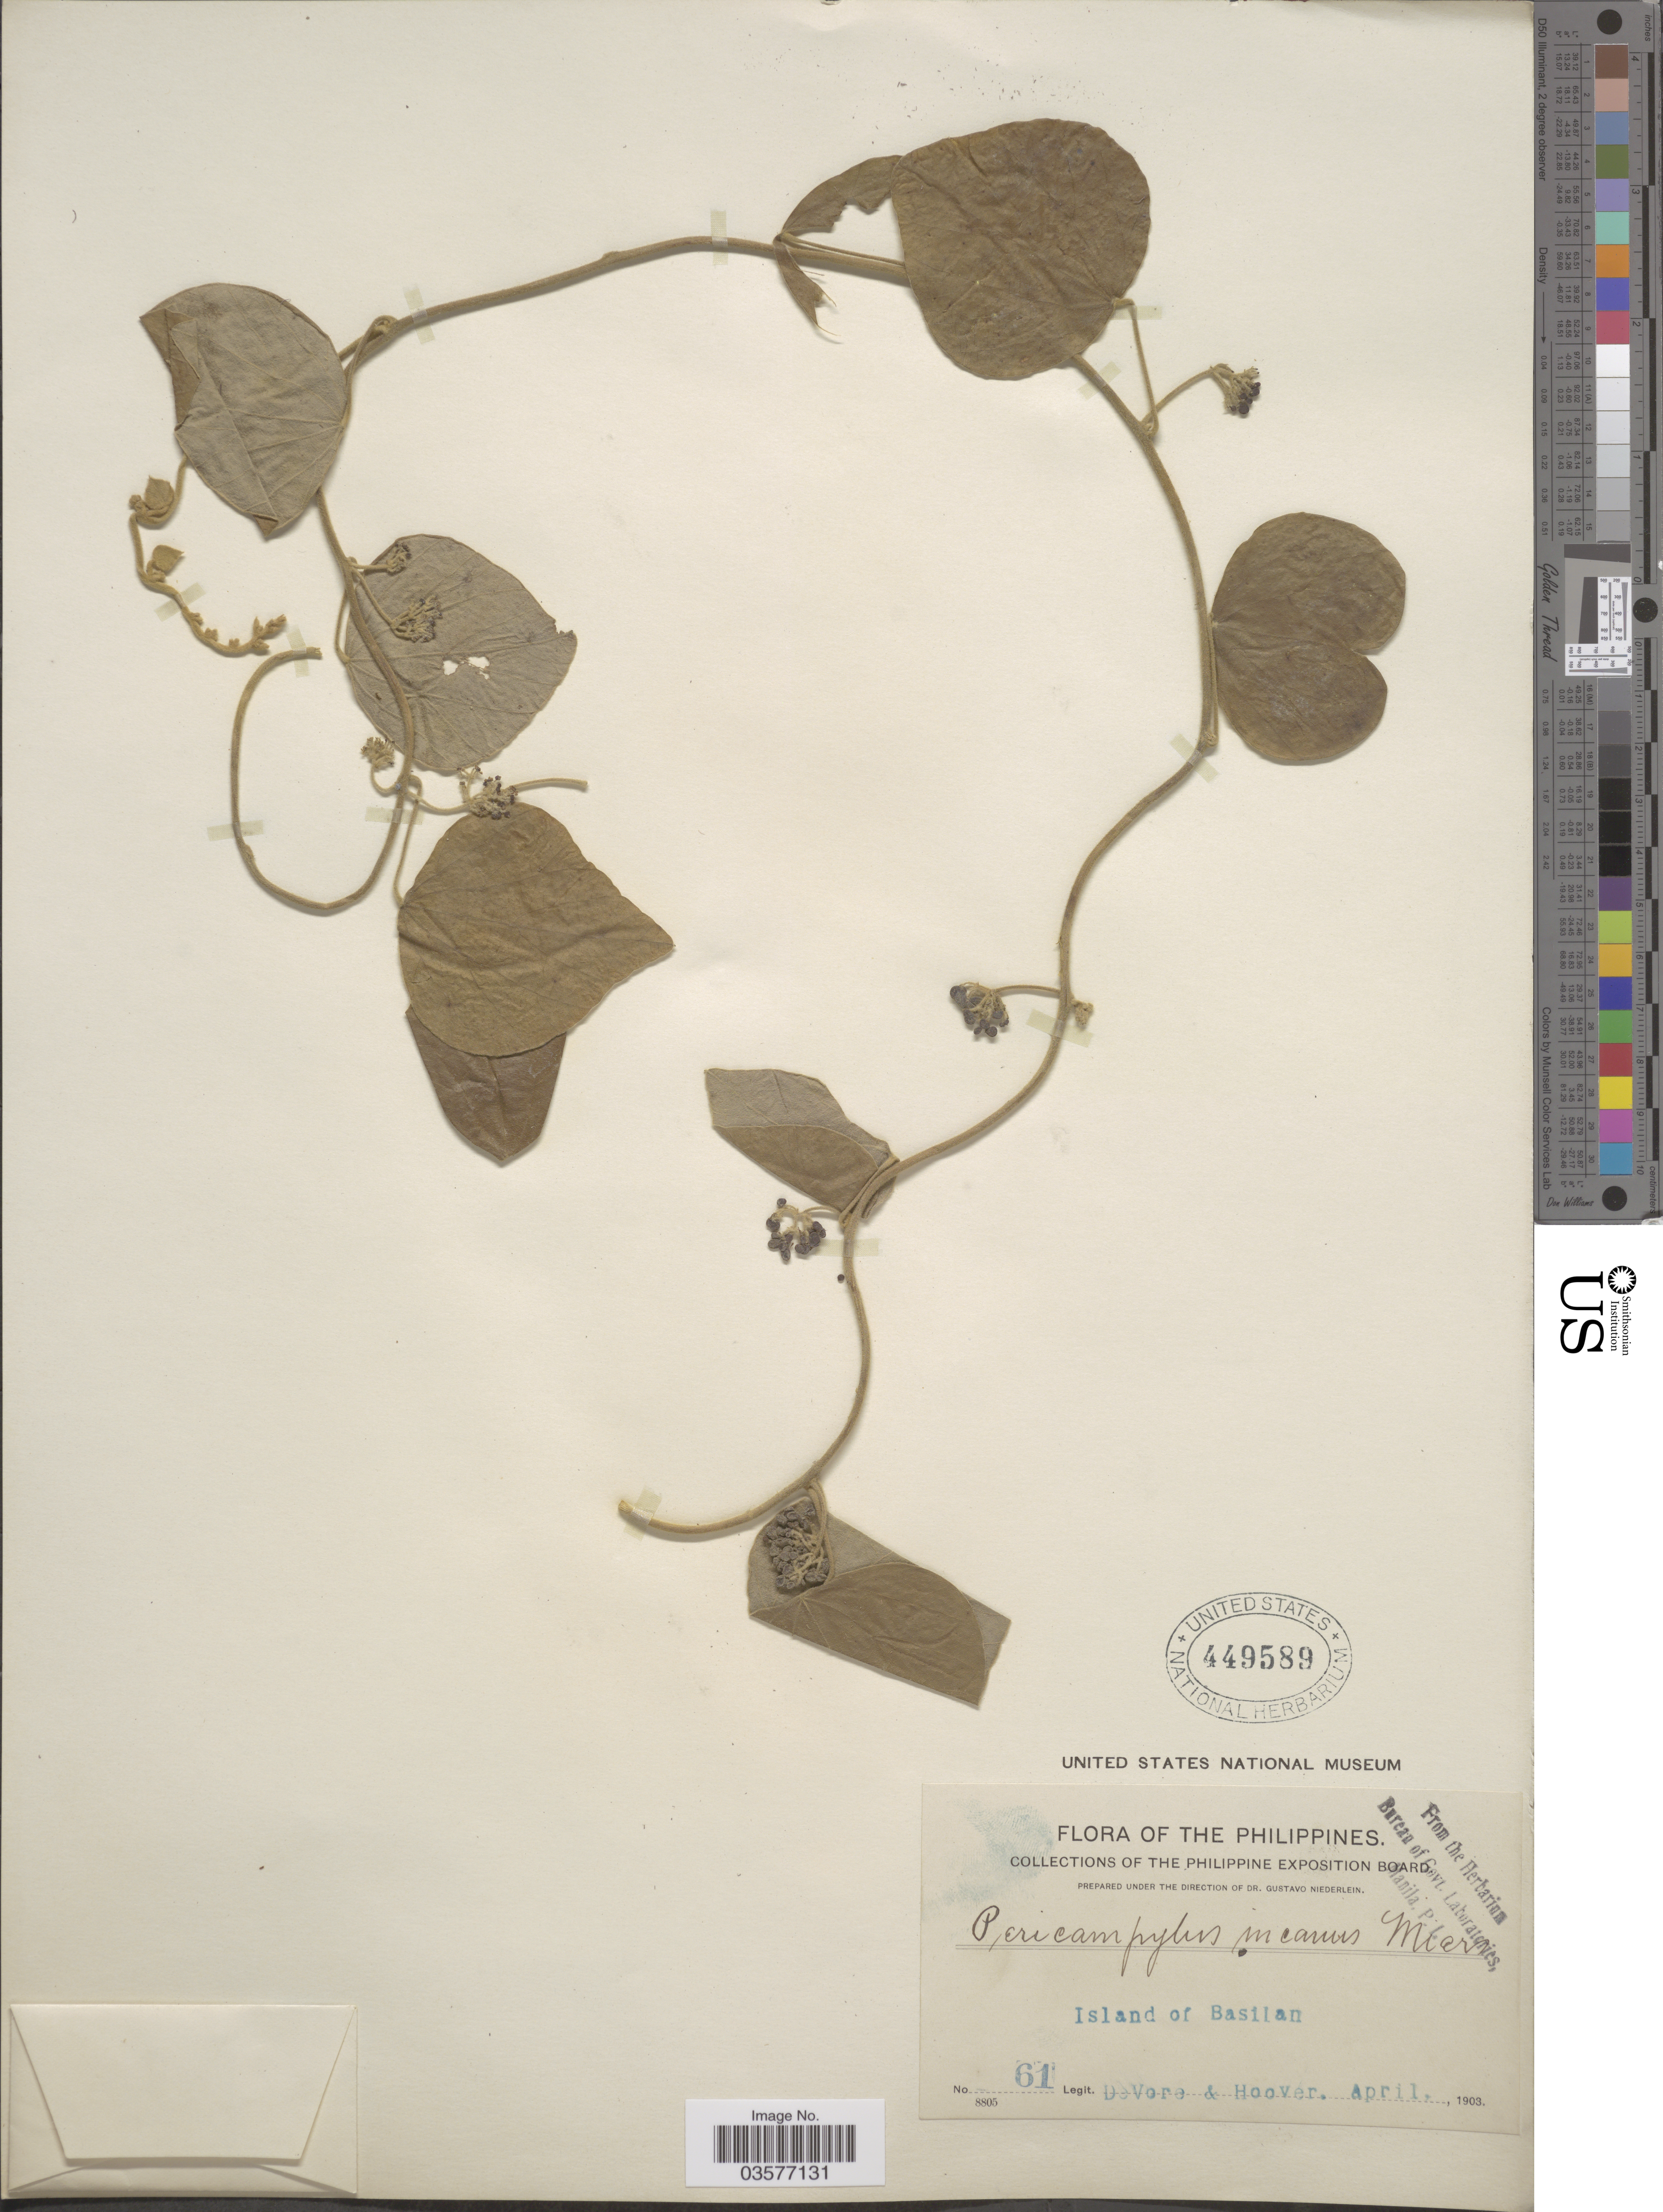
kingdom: Plantae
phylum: Tracheophyta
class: Magnoliopsida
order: Ranunculales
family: Menispermaceae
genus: Pericampylus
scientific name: Pericampylus glaucus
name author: (Lam.) Merr.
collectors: -. DeVore & -- Hoover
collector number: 61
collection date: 1903-04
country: Philippines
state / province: Muslim Mindanao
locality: Island of Basilan.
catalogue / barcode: US 449589